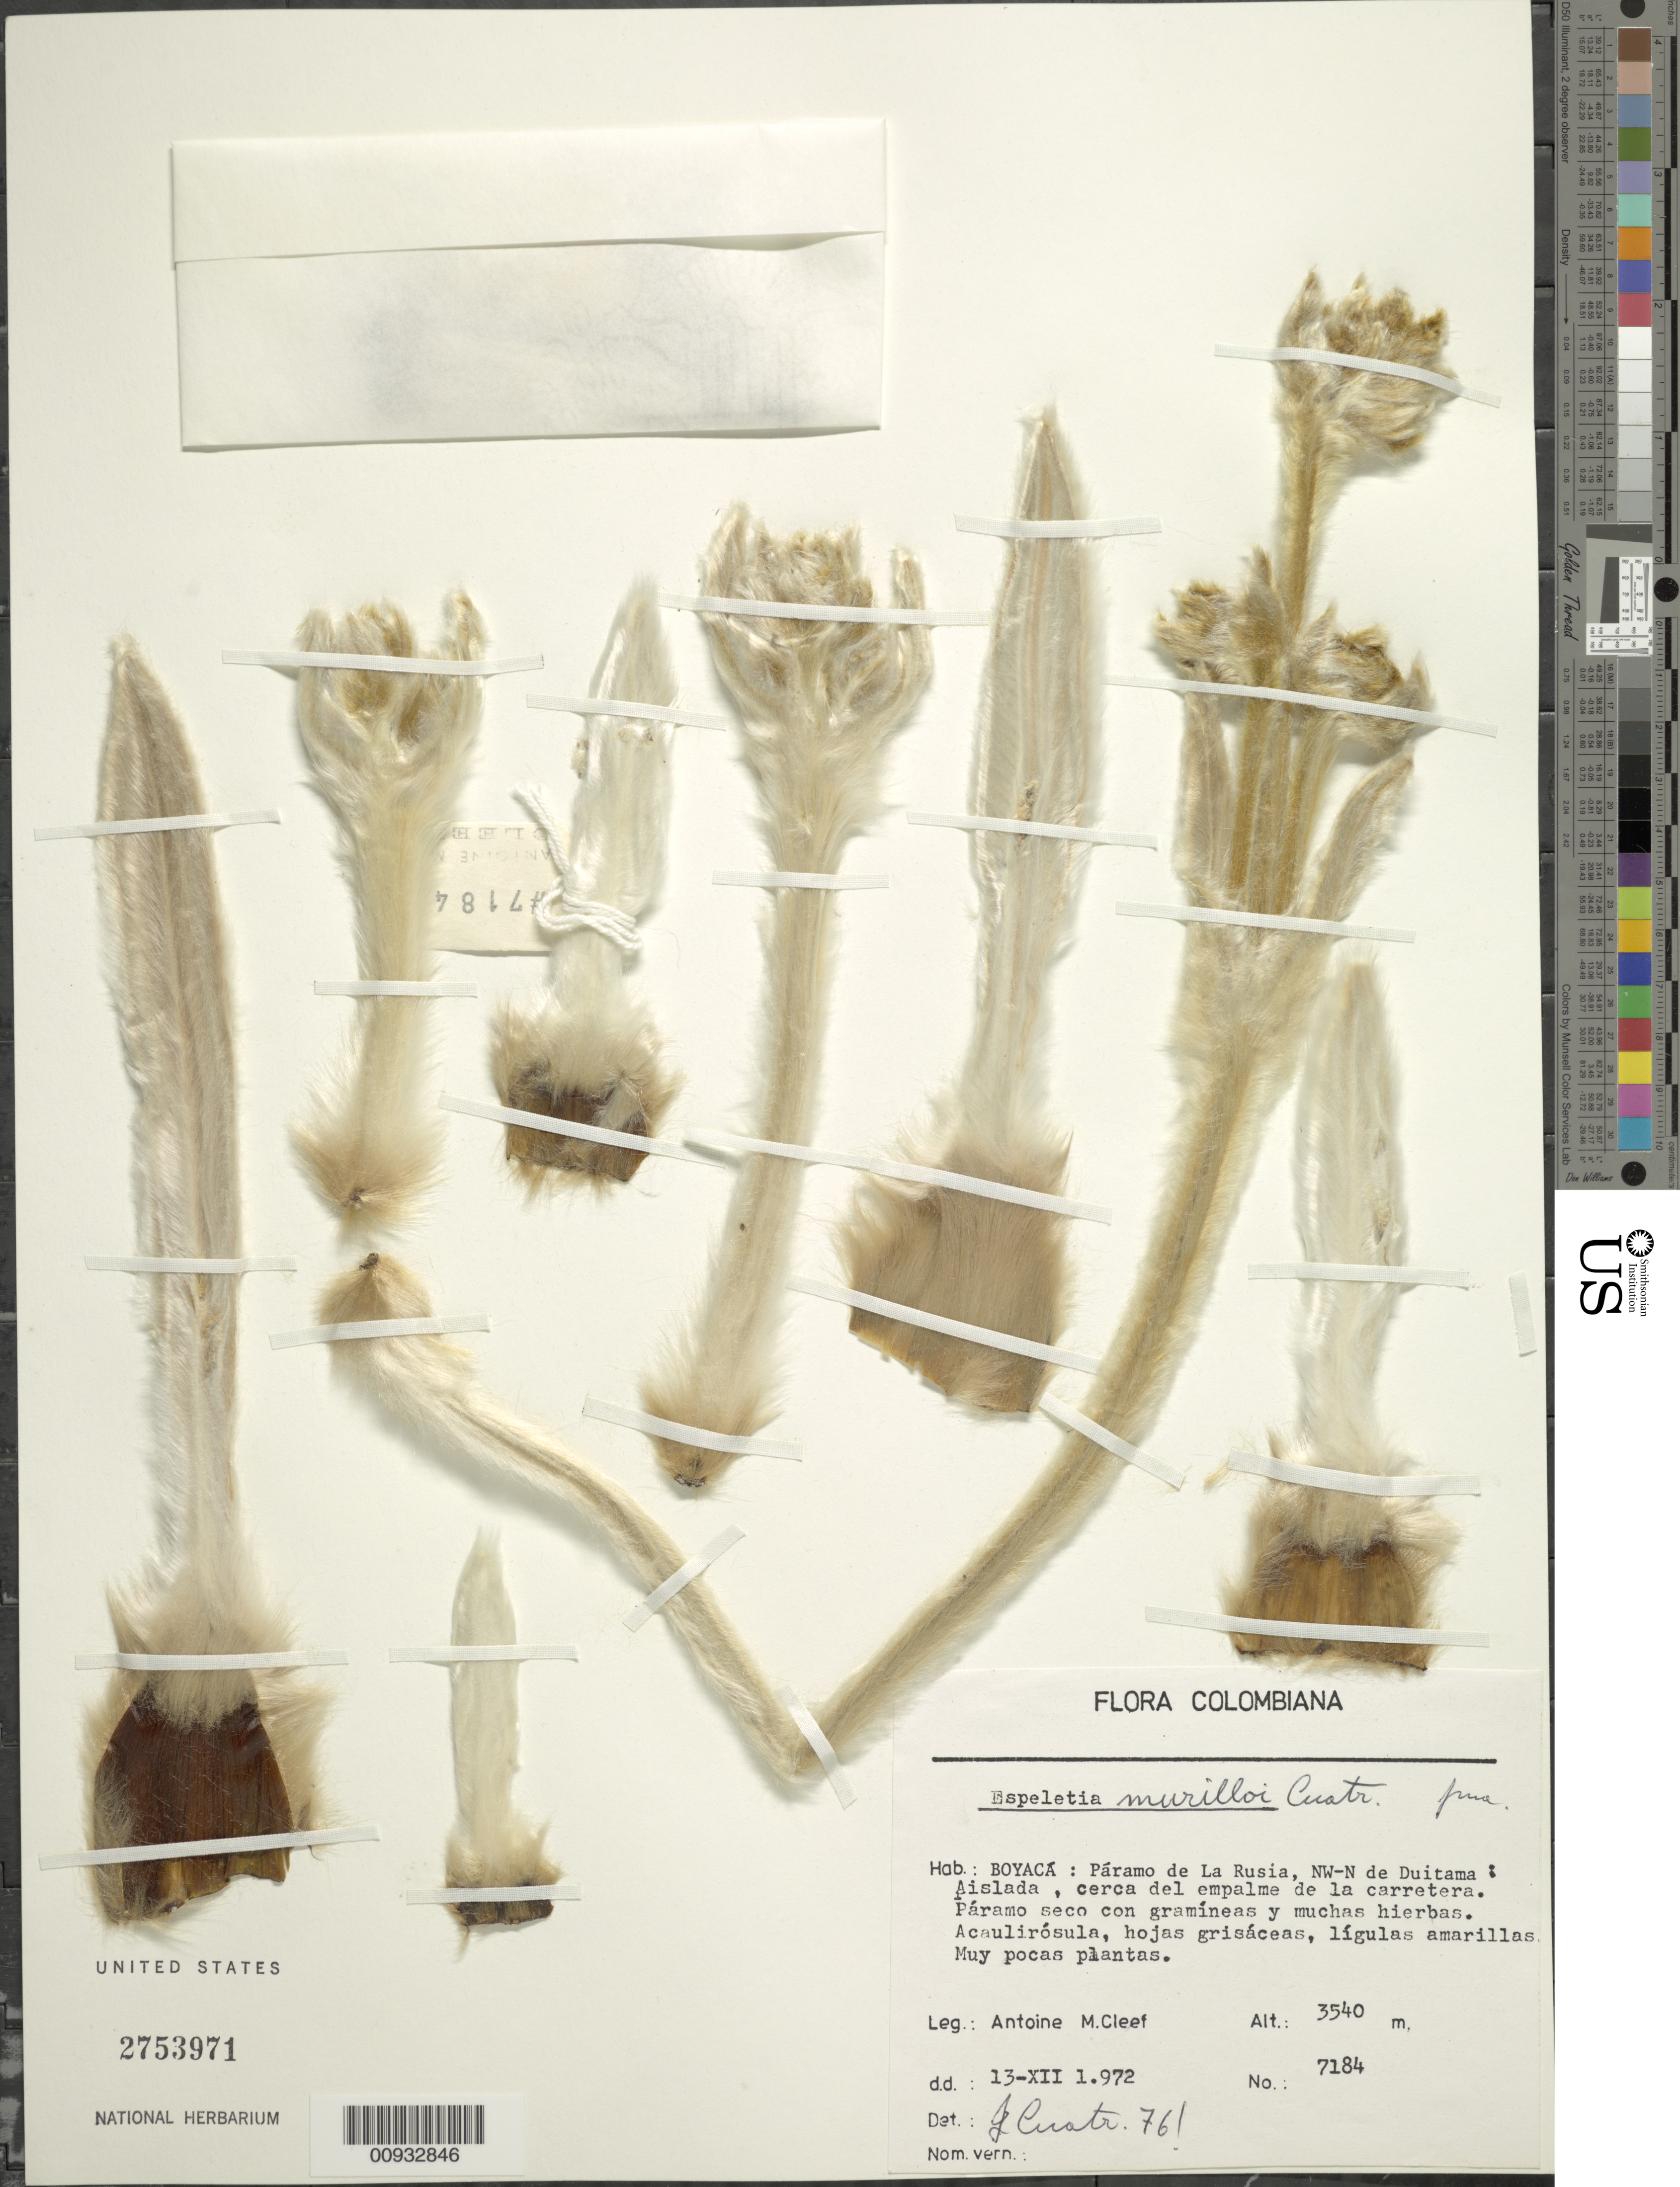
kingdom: Plantae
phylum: Tracheophyta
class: Magnoliopsida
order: Asterales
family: Asteraceae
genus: Espeletia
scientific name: Espeletia murilloi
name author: Cuatrec.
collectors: A. M. Cleef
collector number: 7184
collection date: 1972-12-13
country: Colombia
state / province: Boyacá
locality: Paramo de La Rusia, NW-N de Duitama, Aislada, cerca del empalme de la carretera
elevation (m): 3540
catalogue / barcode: US 2753971